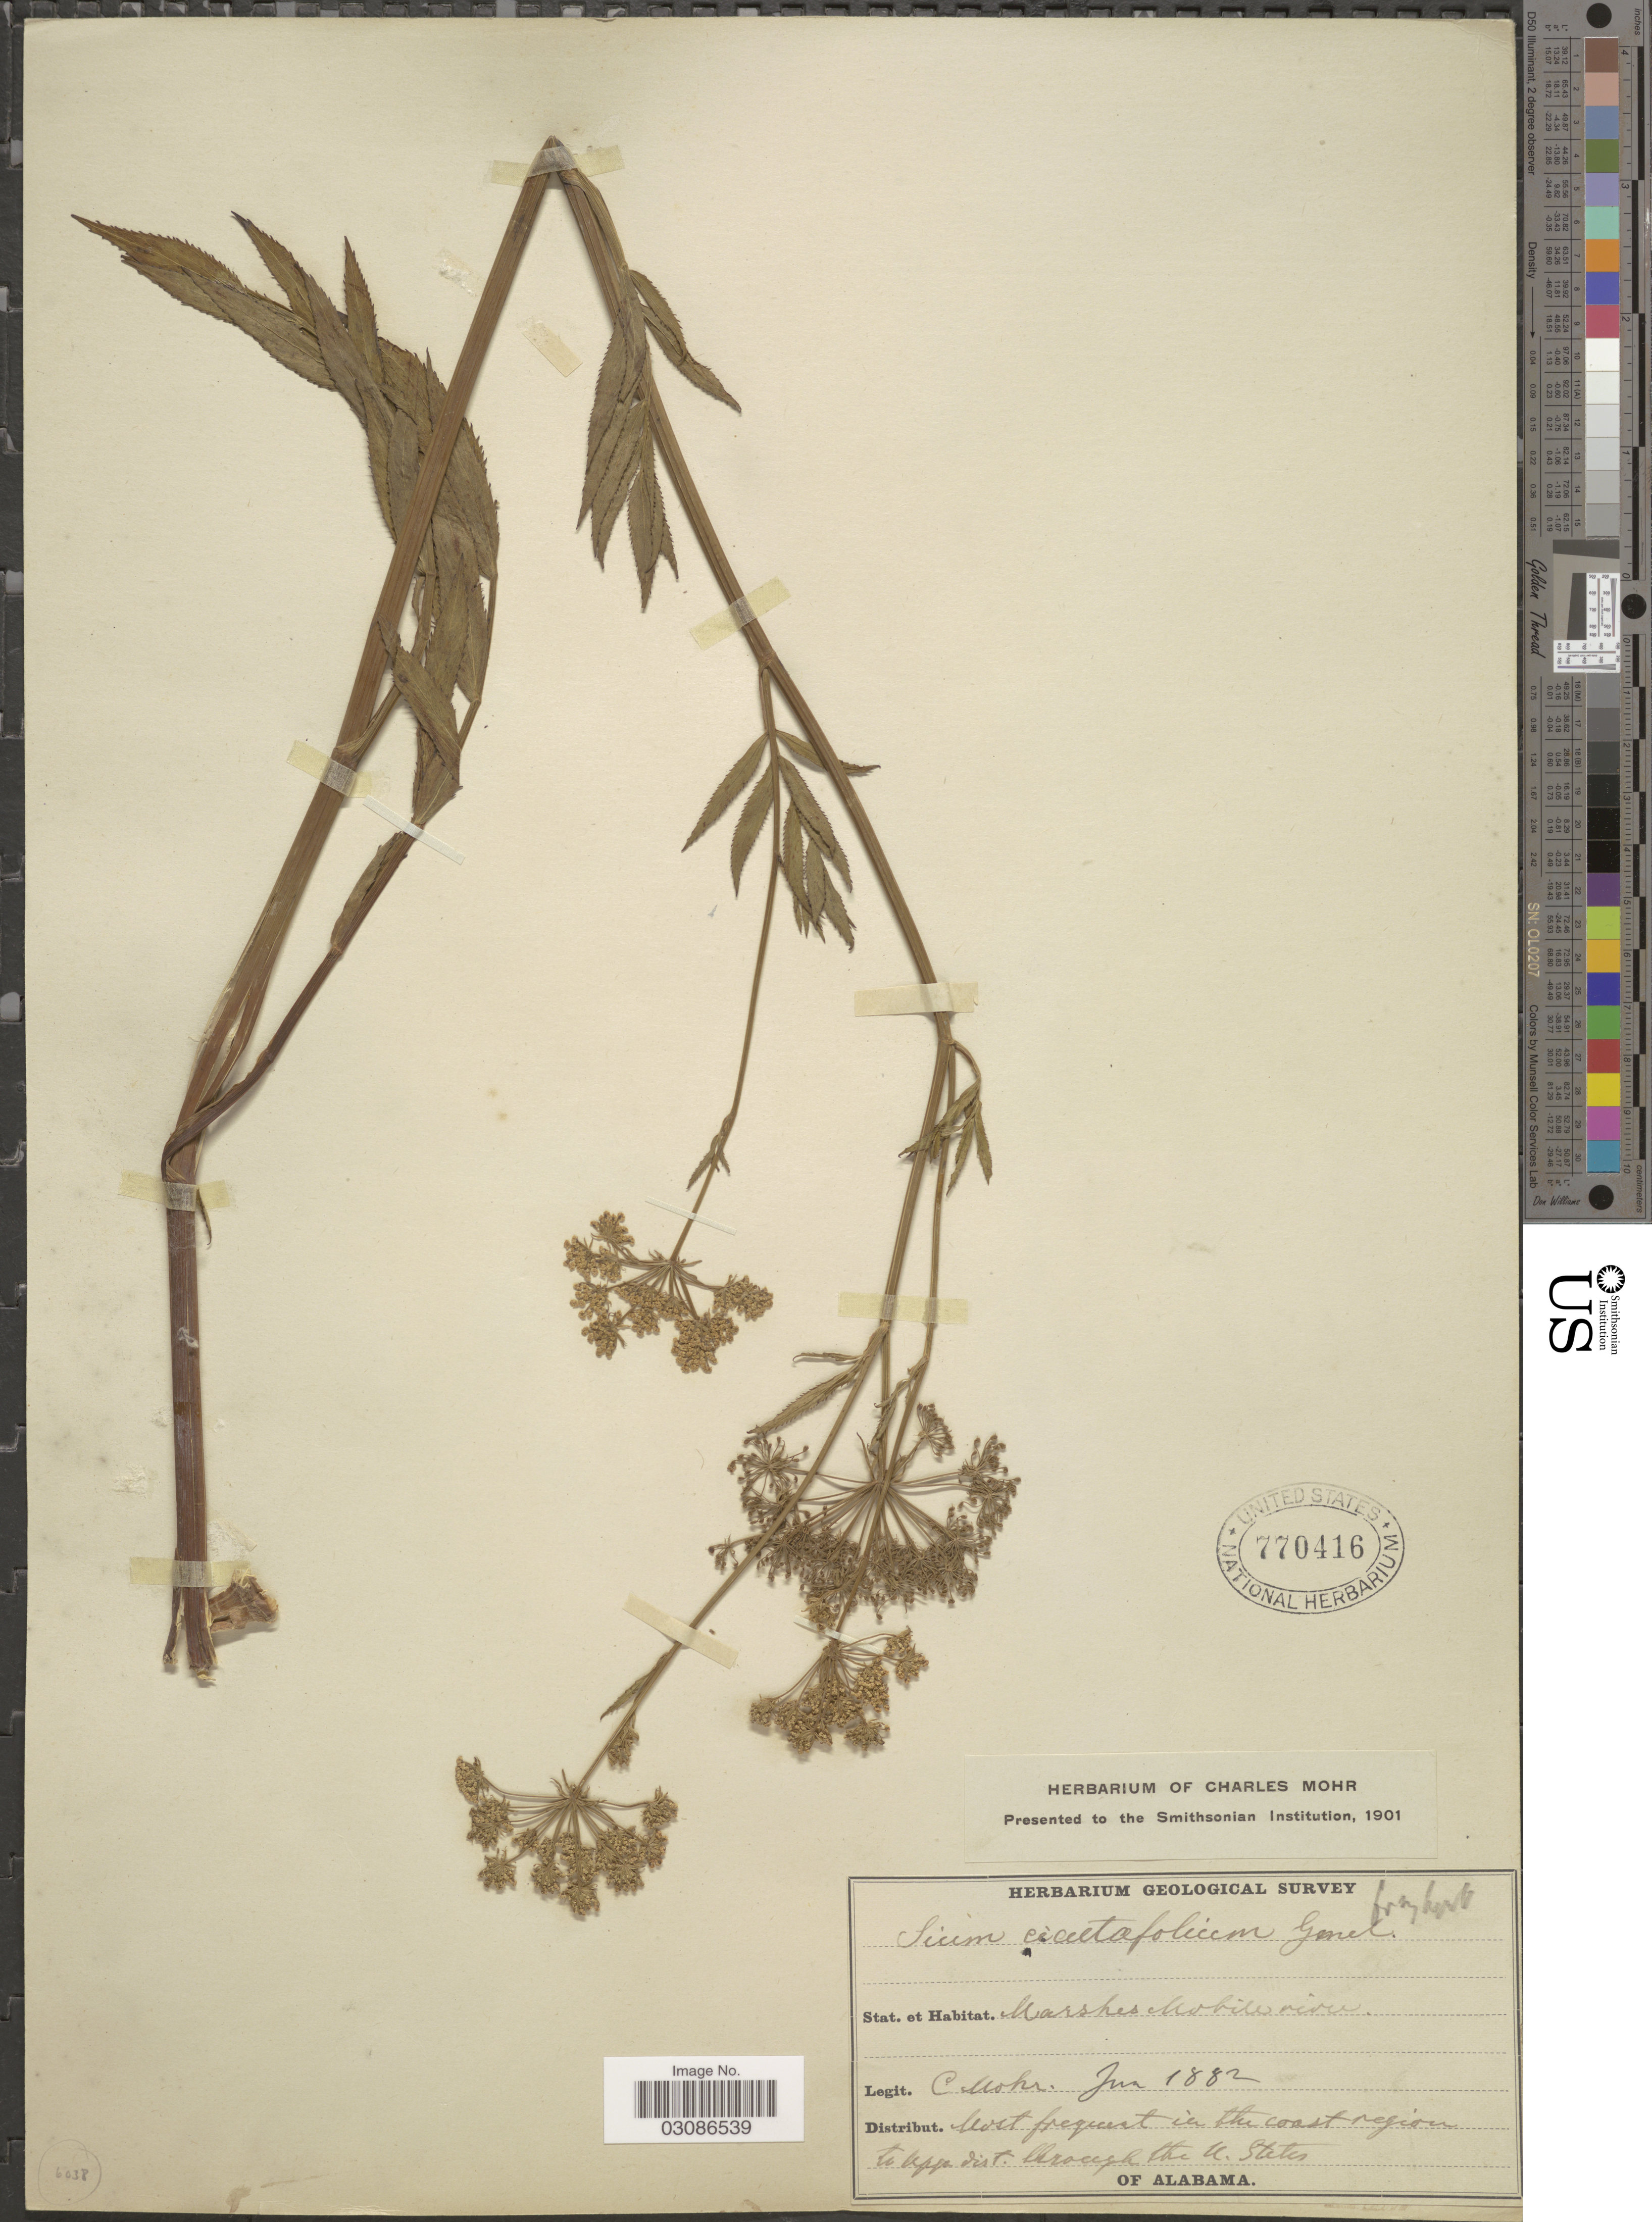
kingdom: Plantae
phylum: Tracheophyta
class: Magnoliopsida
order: Apiales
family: Apiaceae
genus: Sium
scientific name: Sium suave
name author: Walter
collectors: Mohr, C. T. (herbarium)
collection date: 1882-06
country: United States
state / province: Alabama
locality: In the coast region to upper dist. through the U. States.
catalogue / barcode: US 770416